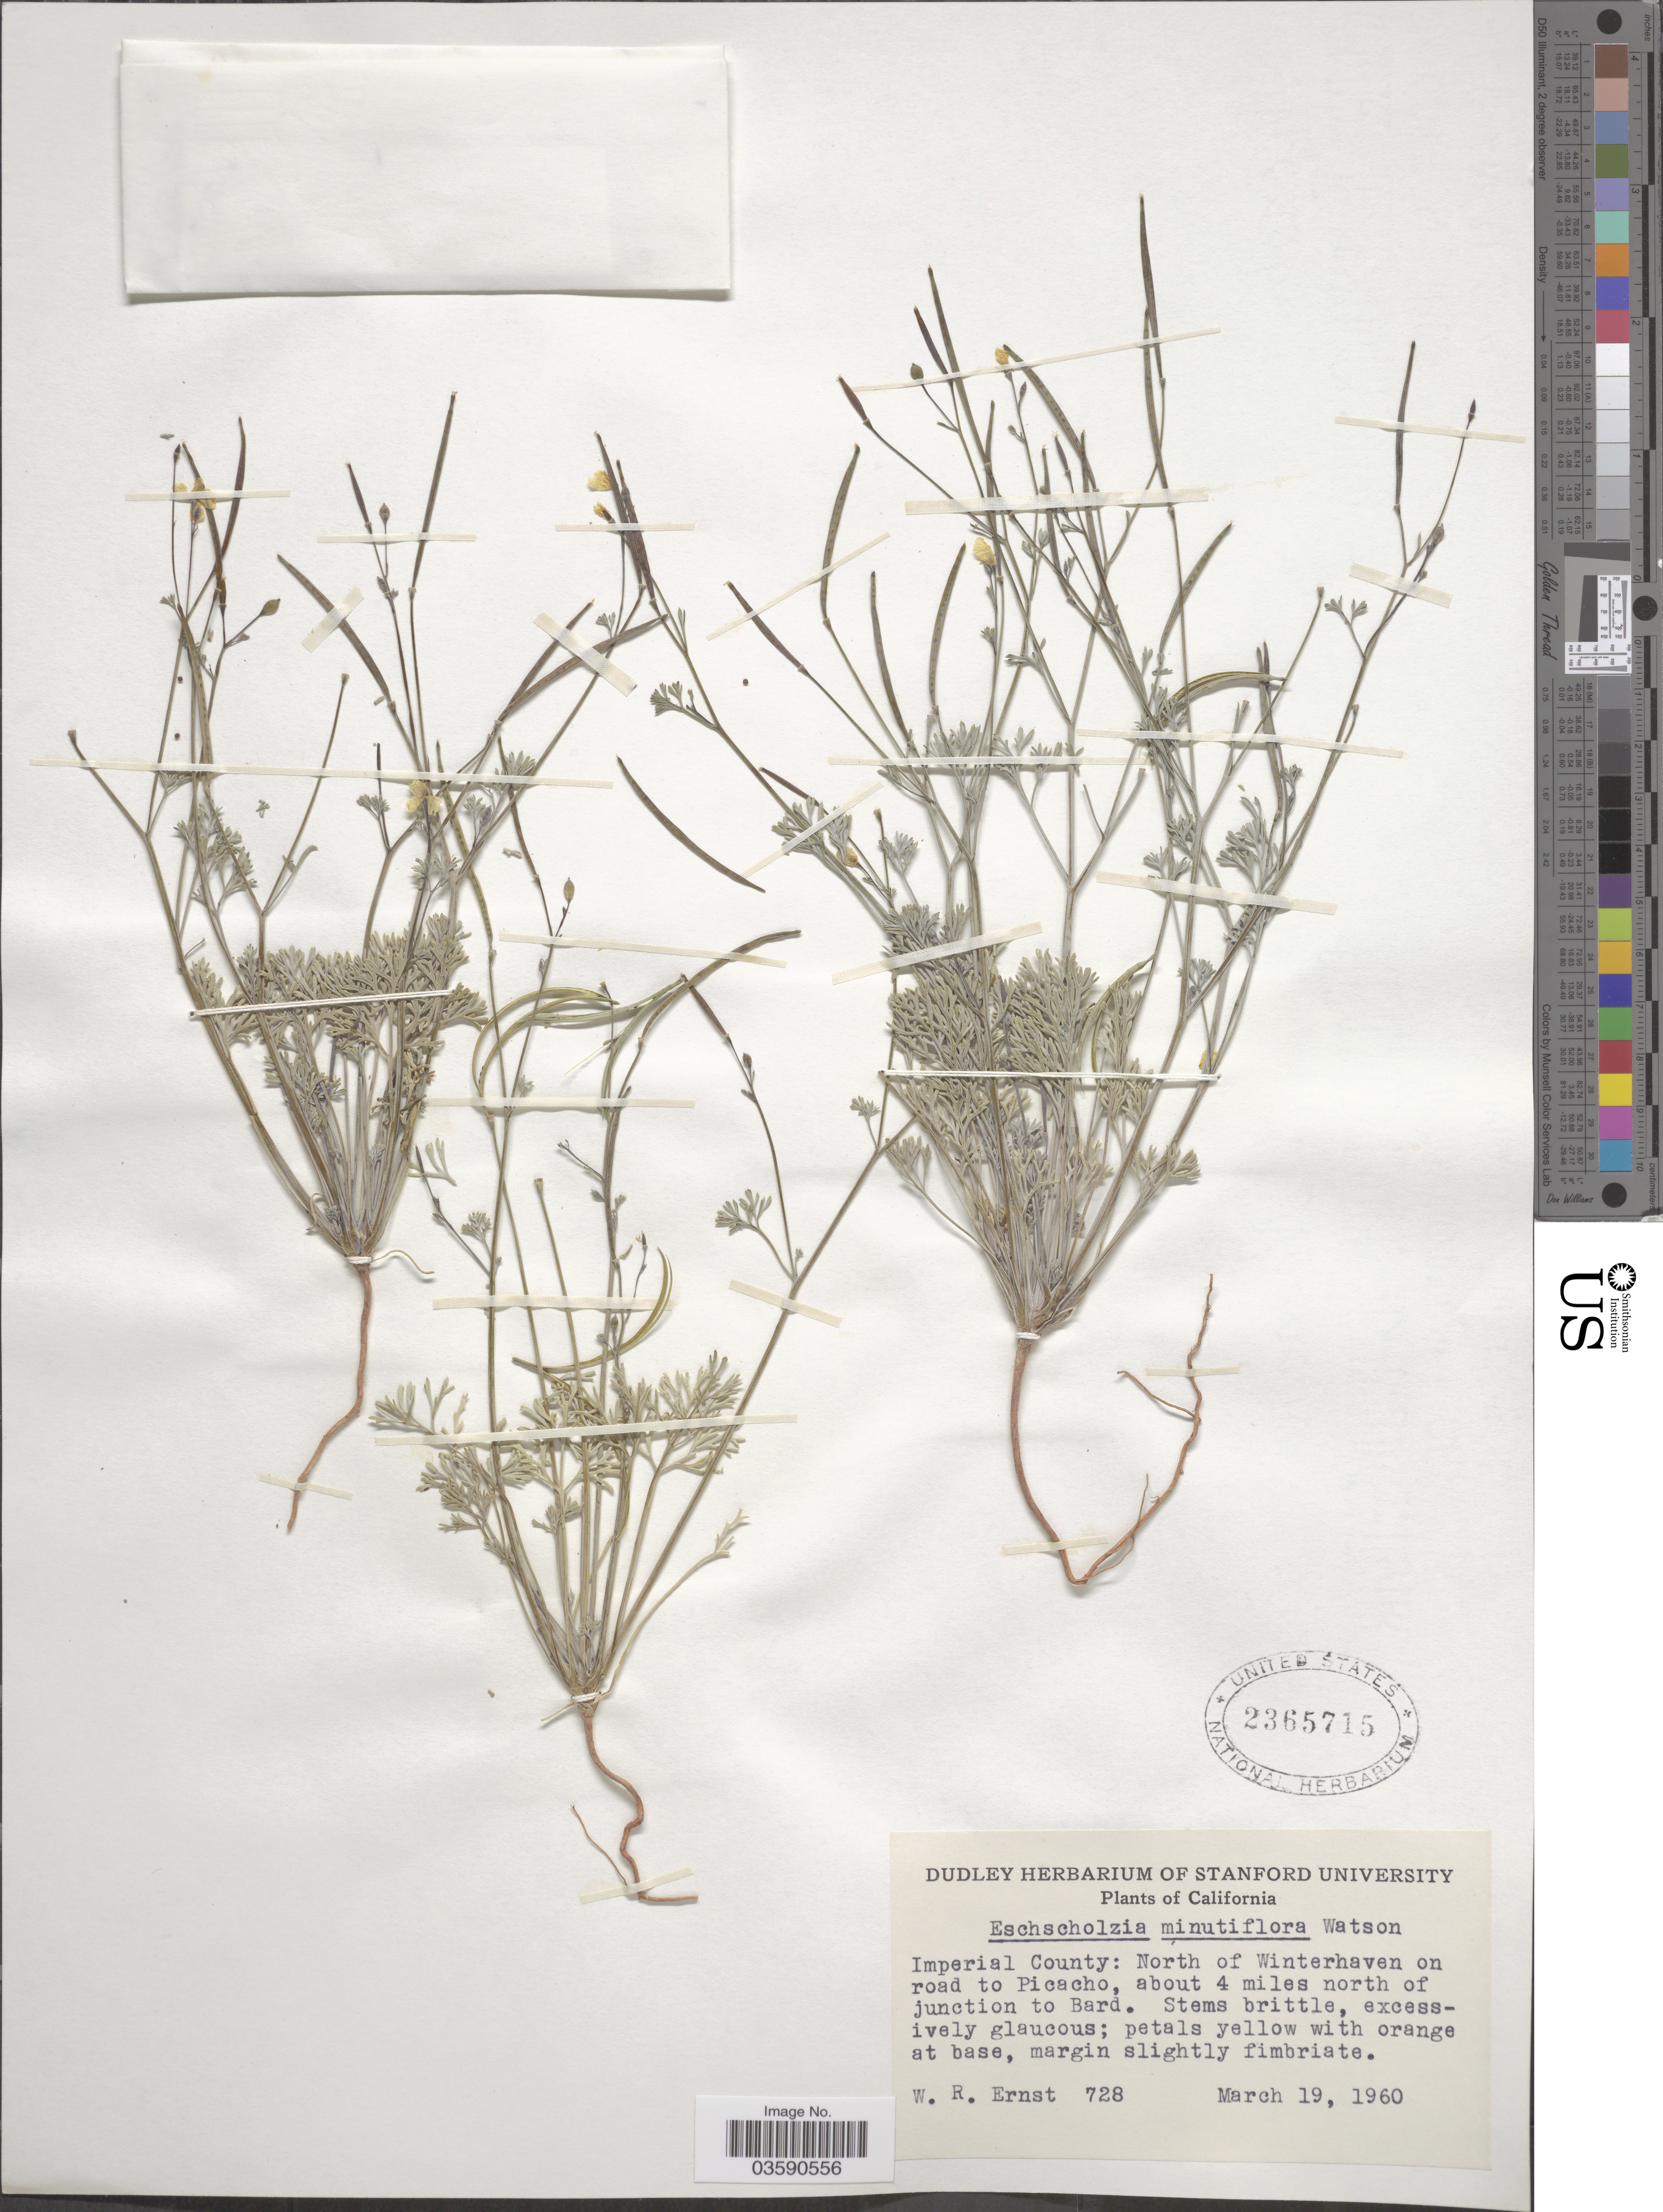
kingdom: Plantae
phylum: Tracheophyta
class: Magnoliopsida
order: Ranunculales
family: Papaveraceae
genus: Eschscholzia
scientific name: Eschscholzia minutiflora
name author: S. Watson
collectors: W. R. Ernst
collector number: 728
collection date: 1960-03-19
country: United States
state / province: California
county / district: Imperial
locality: Imperial County: North of Winterhaven on road to Picacho, about 4 miles north of junction to Bard.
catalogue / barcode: US 2365715